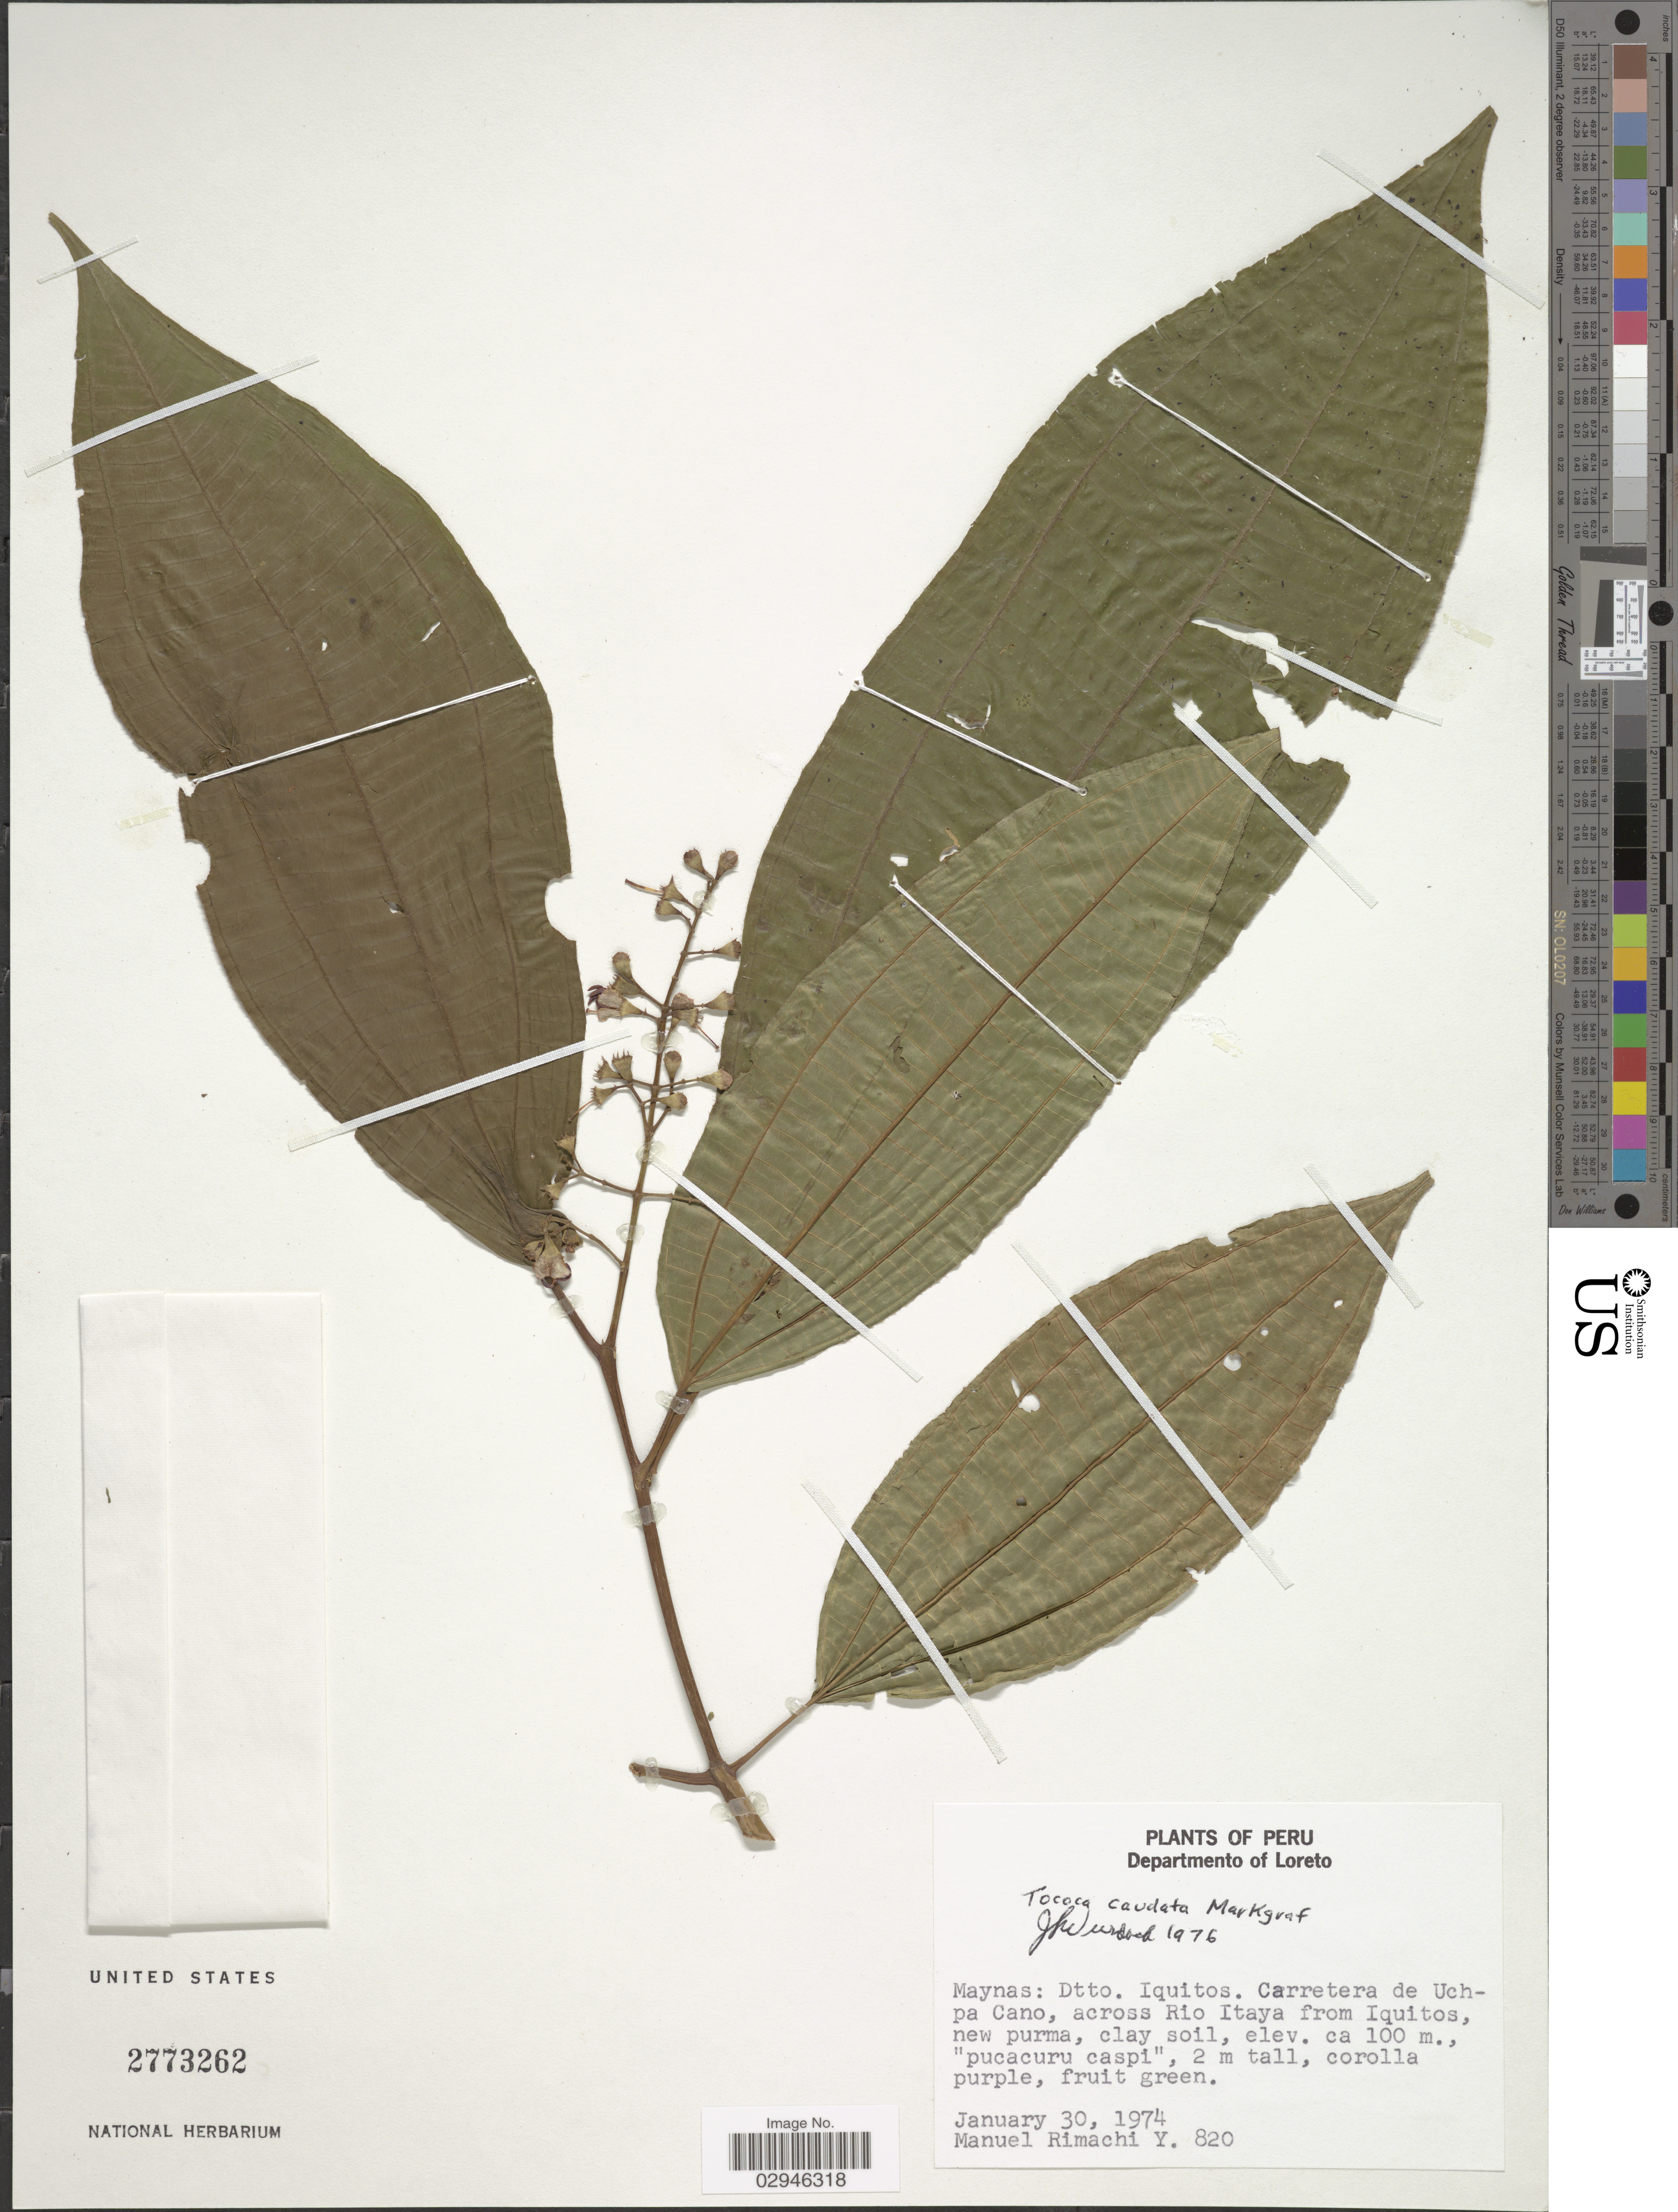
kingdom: Plantae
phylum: Tracheophyta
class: Magnoliopsida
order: Myrtales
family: Melastomataceae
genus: Tococa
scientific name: Tococa caudata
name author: Markgr.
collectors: M. Rimachi Y.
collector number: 820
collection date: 1974-01-30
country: Peru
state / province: Loreto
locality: Departmento of Loreto, Maynas: Dtto. Iquitos, Carretera de Uchpa Cano, across Rio Itaya from Iquitos.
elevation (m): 100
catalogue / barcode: US 2773262